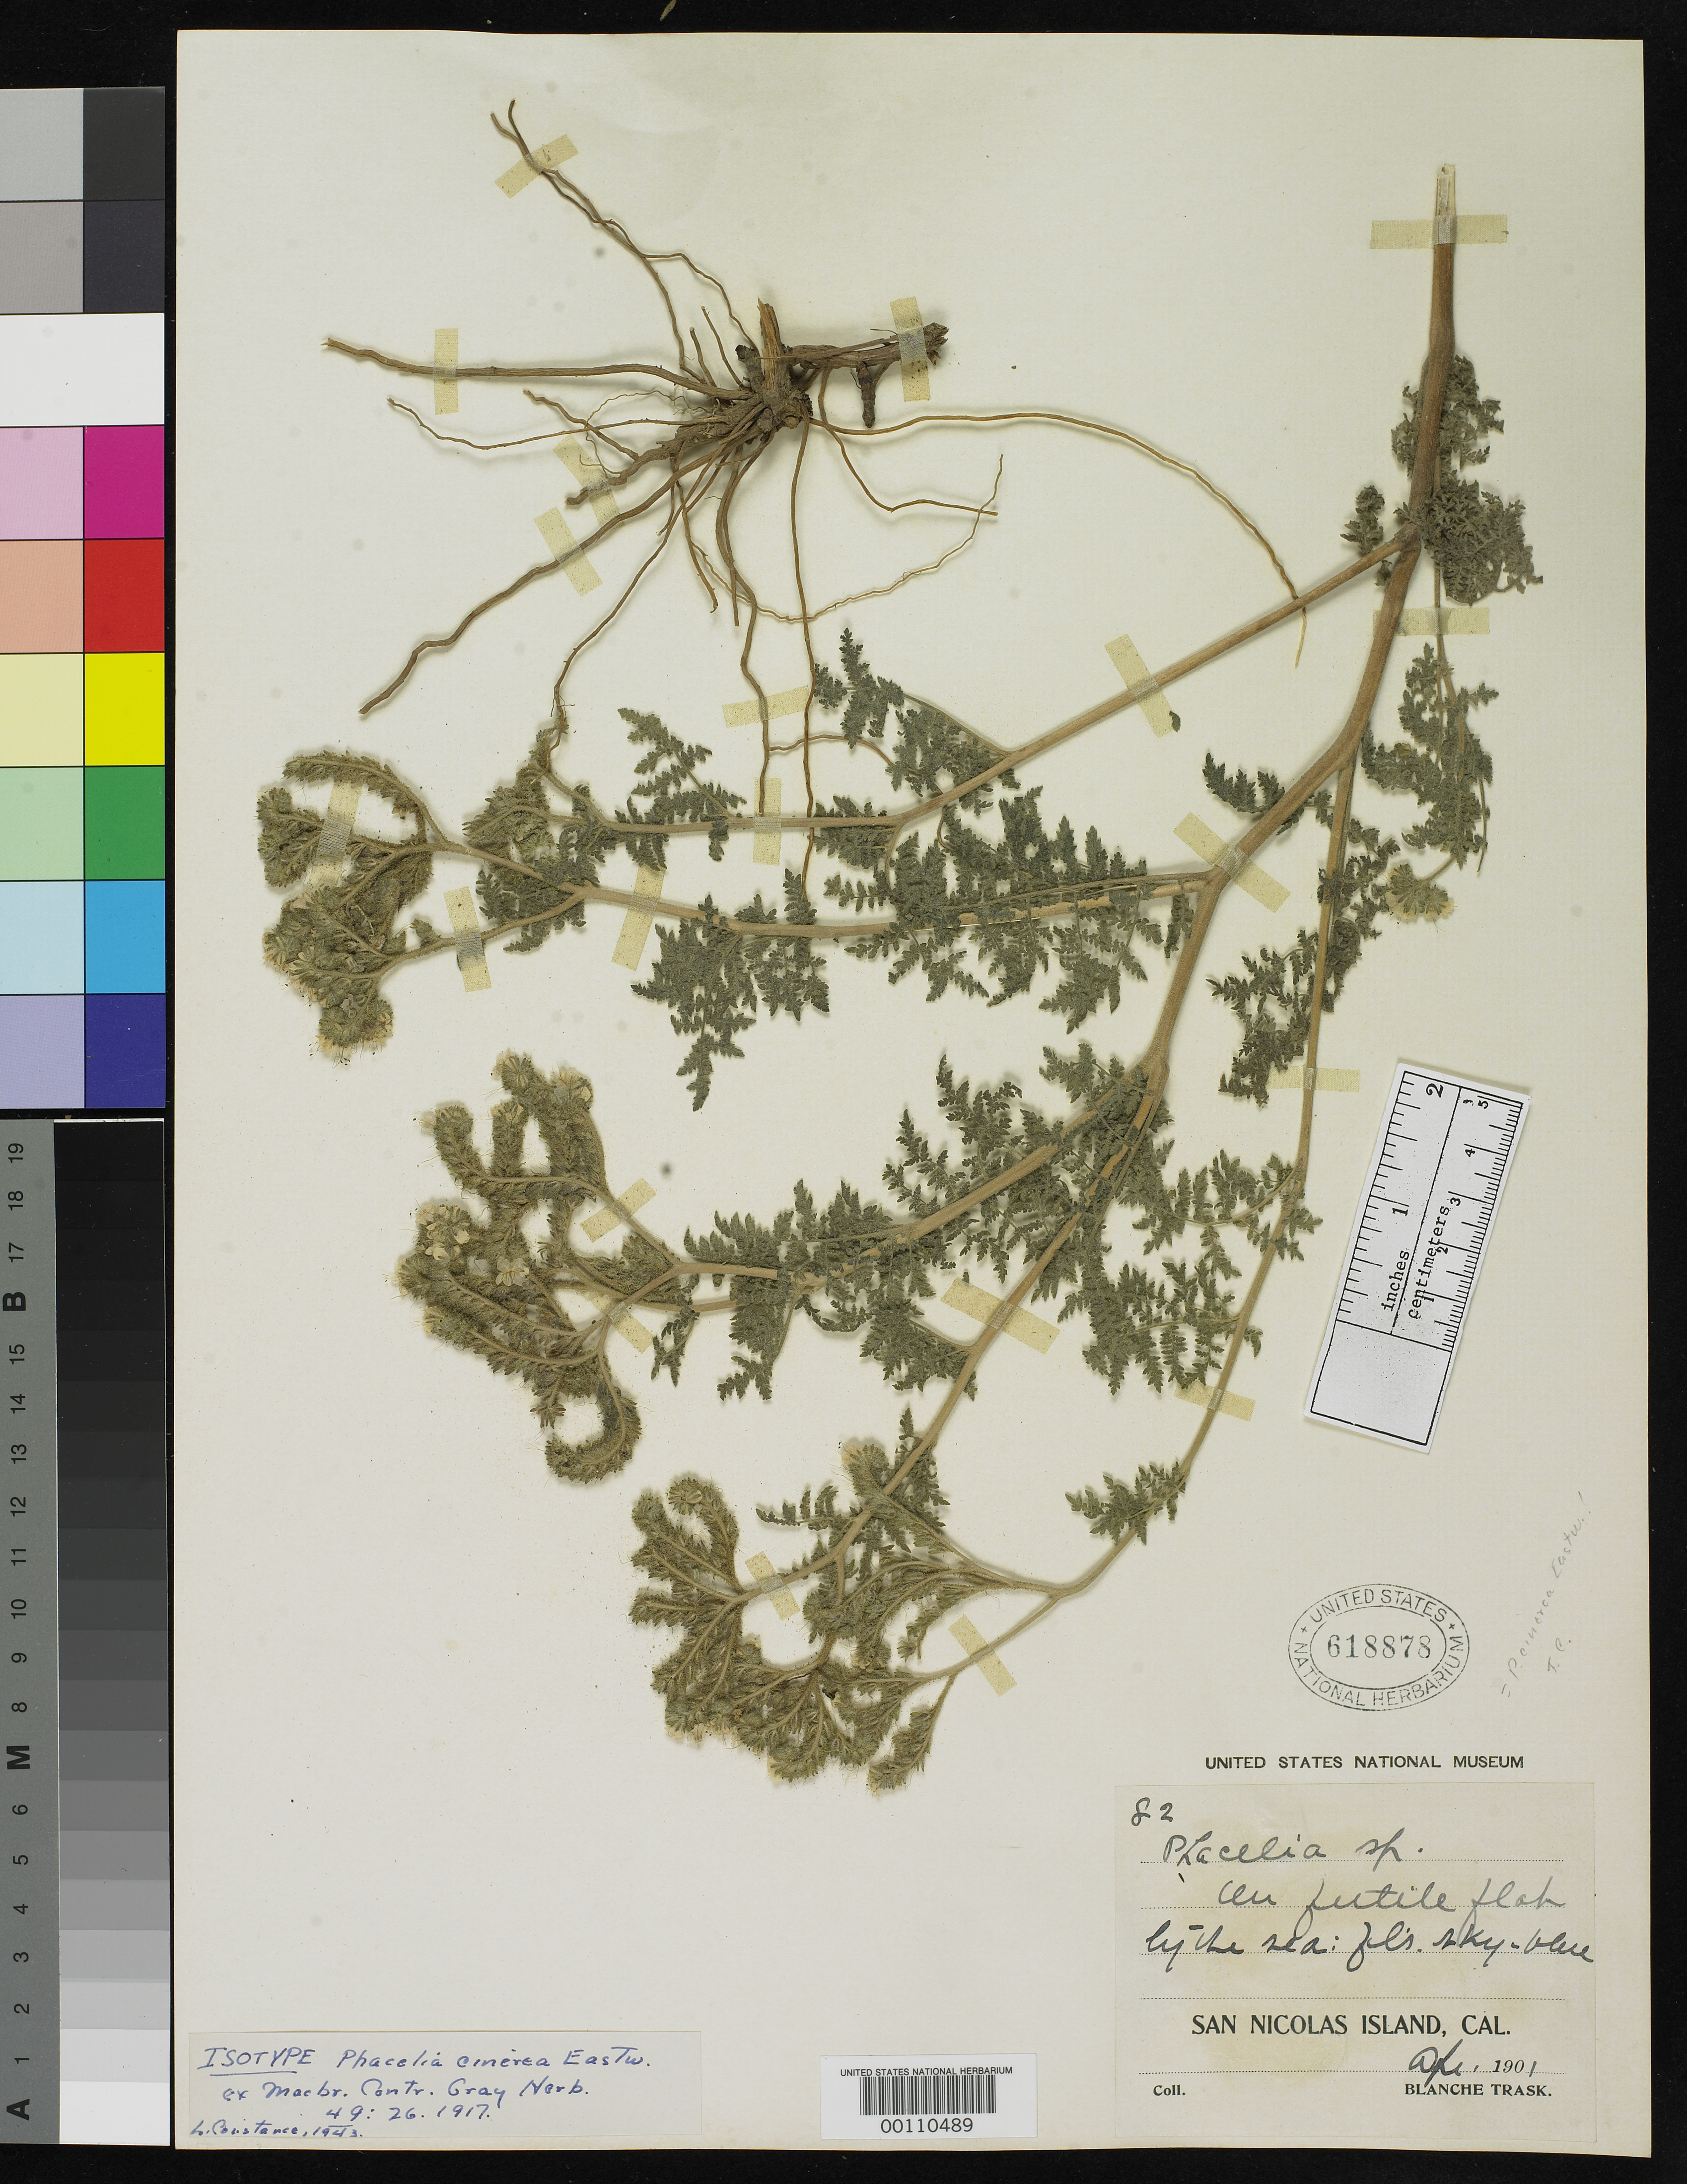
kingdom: Plantae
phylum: Tracheophyta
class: Magnoliopsida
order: Boraginales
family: Hydrophyllaceae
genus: Phacelia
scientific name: Phacelia cinerea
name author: Eastw. ex J.F. Macbr.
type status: Isotype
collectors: B. Trask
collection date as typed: Apr 1901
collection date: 1901-04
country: United States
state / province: California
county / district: Ventura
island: San Nicolas Island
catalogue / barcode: US 618878